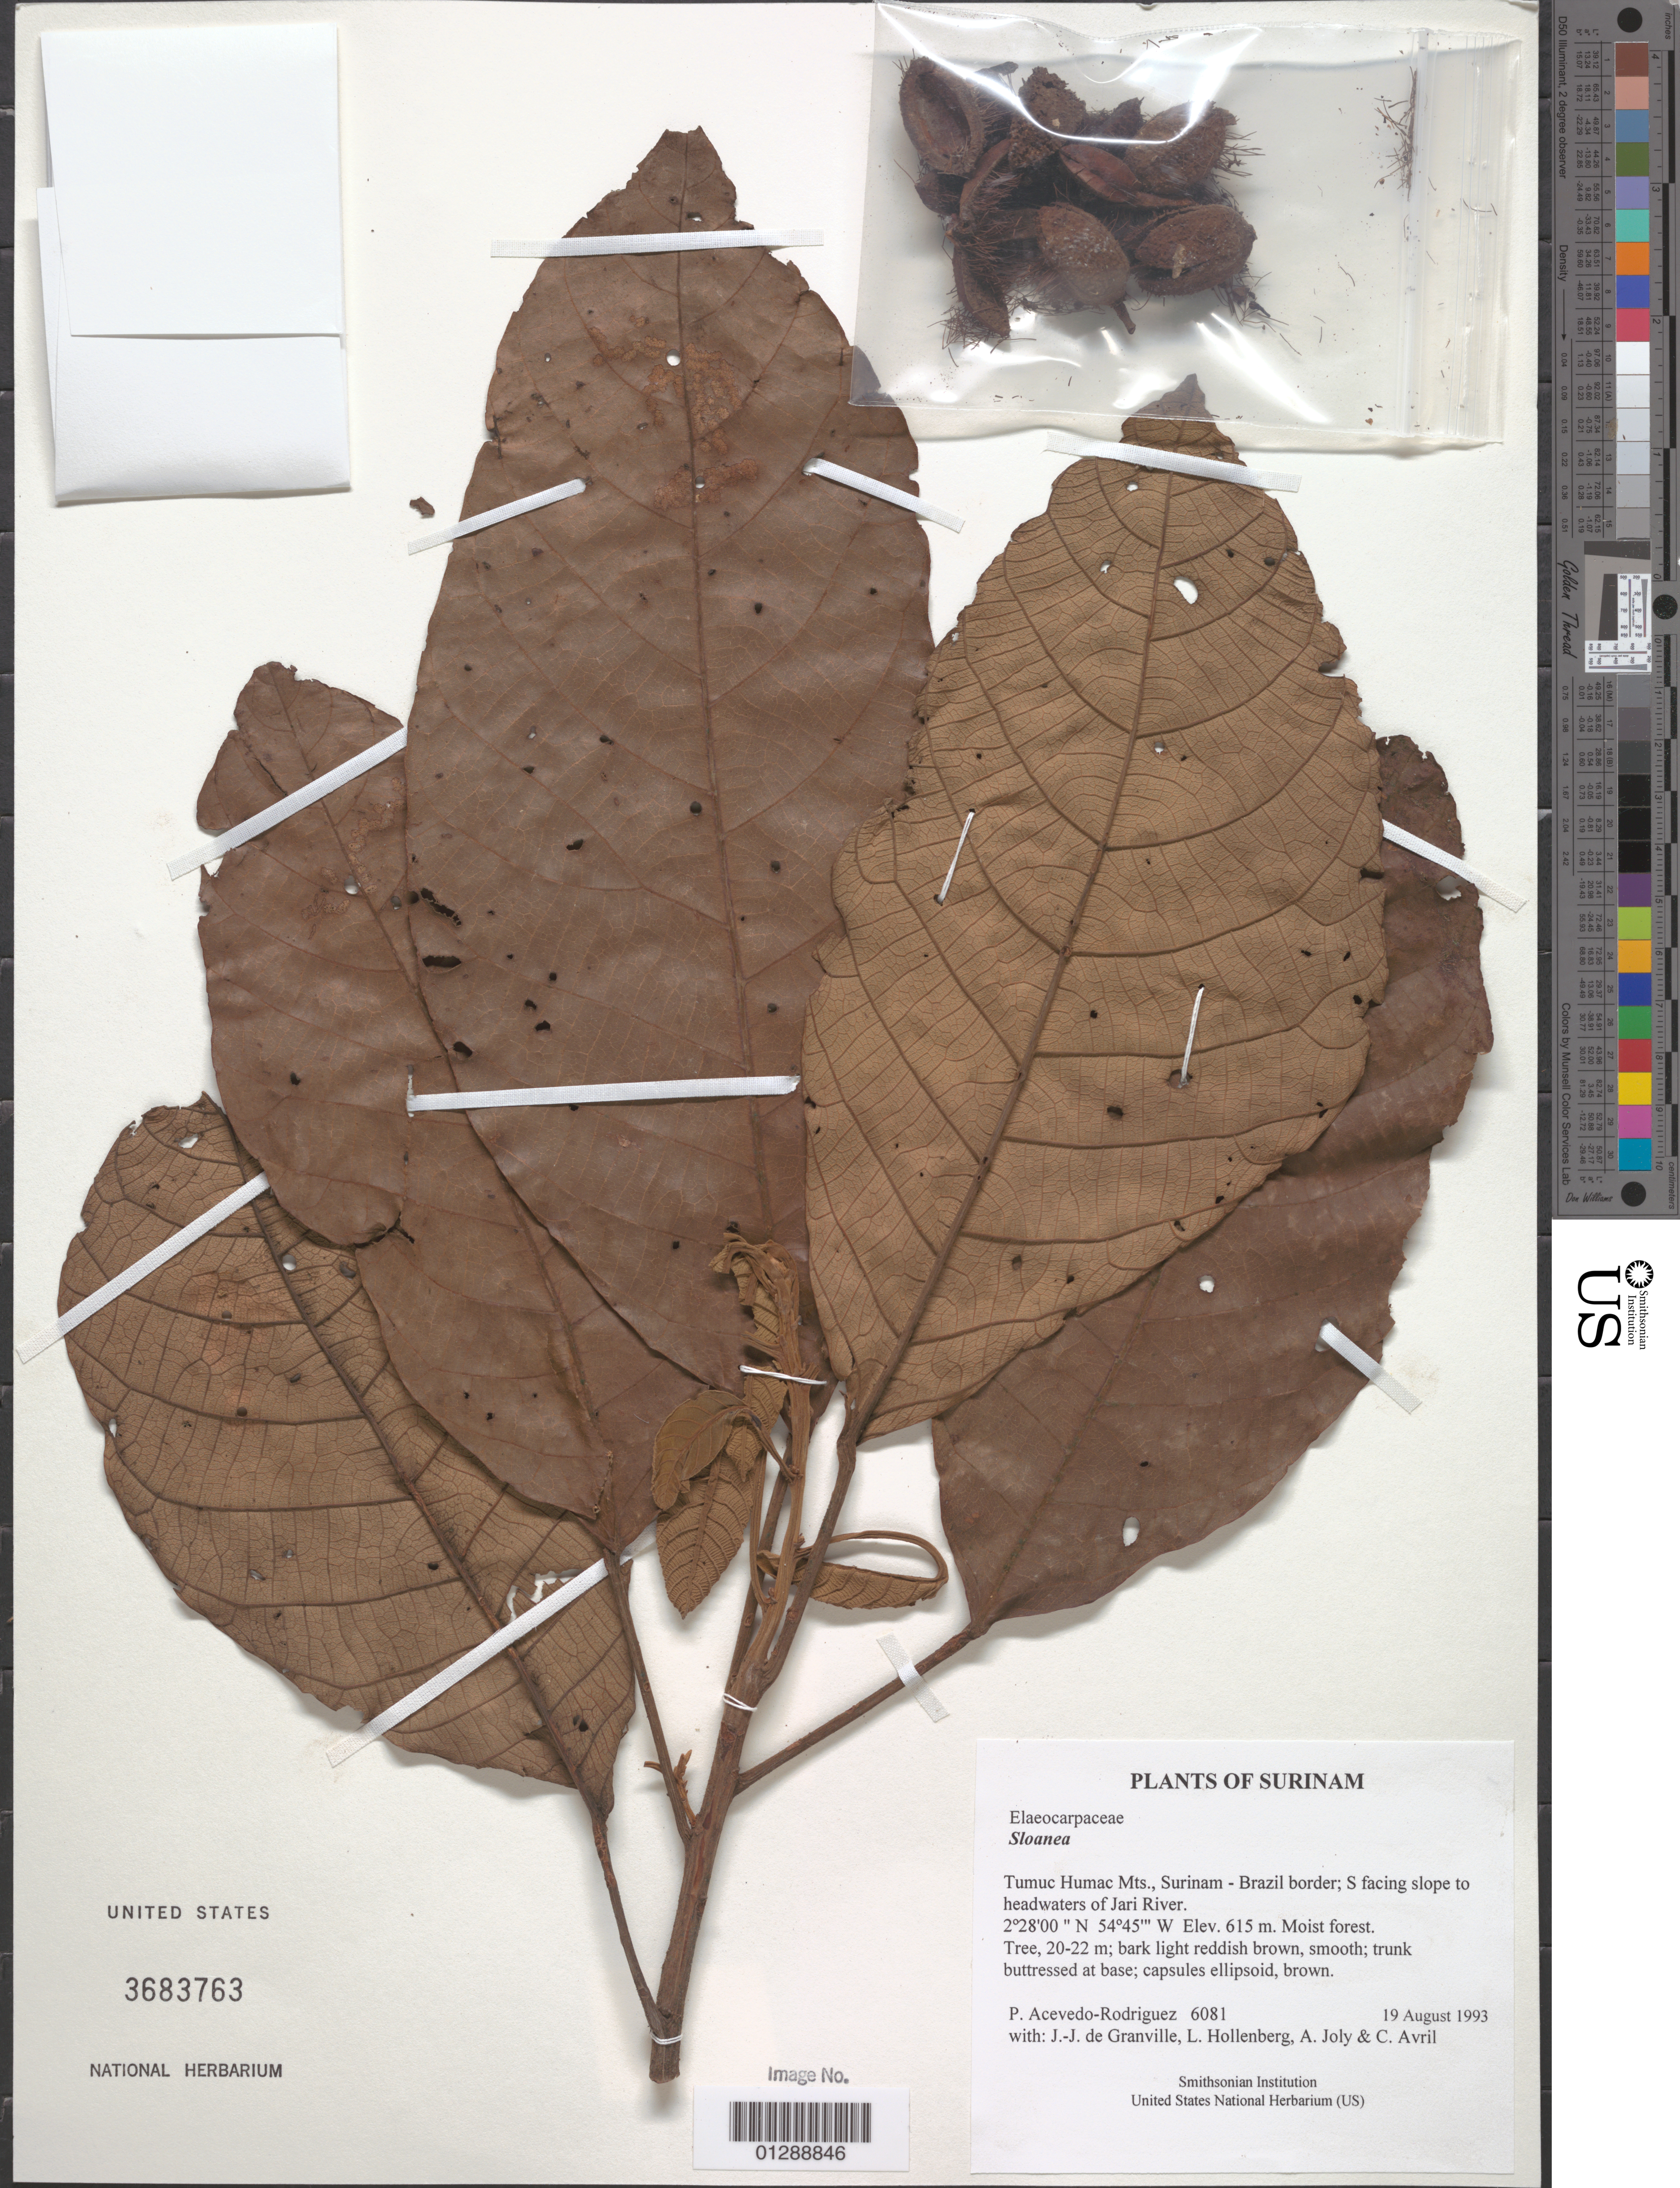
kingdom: Plantae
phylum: Tracheophyta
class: Magnoliopsida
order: Oxalidales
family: Elaeocarpaceae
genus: Sloanea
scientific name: Sloanea sp.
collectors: P. Acevedo-Rodr., J.-J. de Granville, L. Hollenberg, A. Joly & C. Avril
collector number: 6081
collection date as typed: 19 August 1993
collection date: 1993-08-19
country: Suriname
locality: Tumuc Humac Mts., Surinam - Brazil border; S facing slope to headwaters of Jari River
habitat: Moist forest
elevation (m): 615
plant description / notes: K, MO, NY, US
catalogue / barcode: US 3683763